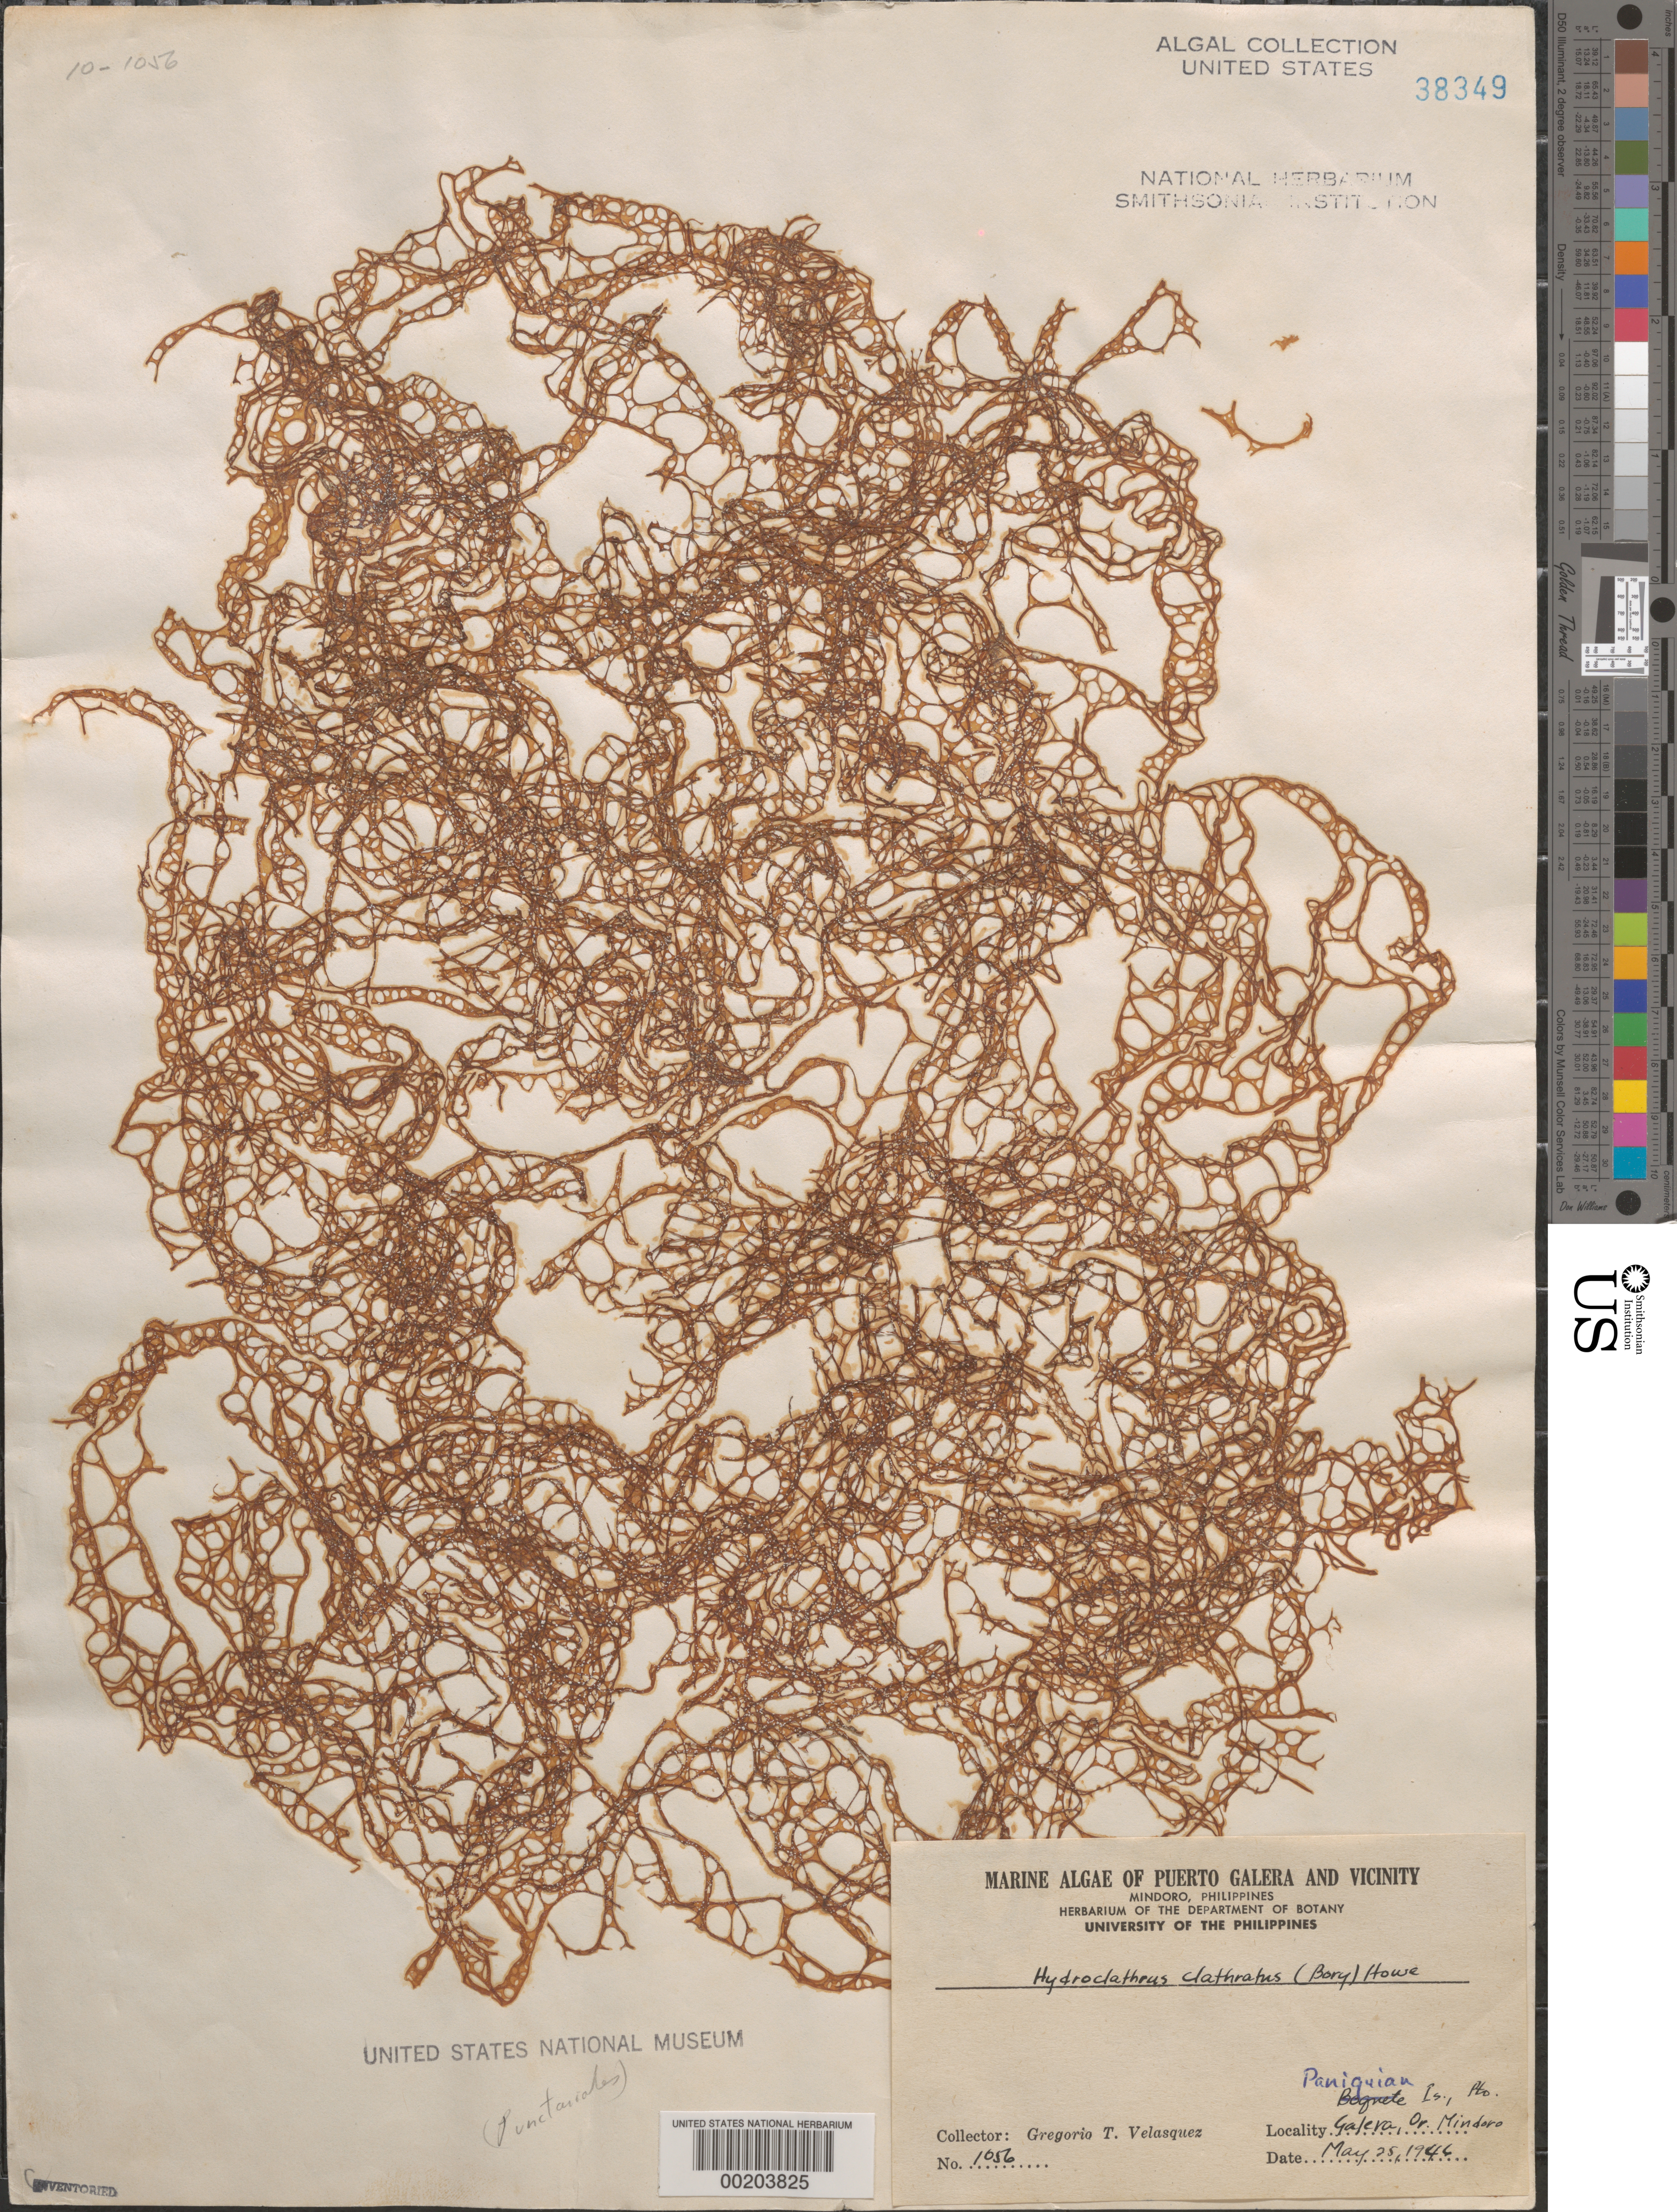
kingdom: Chromista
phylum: Ochrophyta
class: Phaeophyceae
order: Scytosiphonales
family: Scytosiphonaceae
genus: Hydroclathrus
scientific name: Hydroclathrus clathratus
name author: (C. Agardh) M. Howe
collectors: G. Velasquez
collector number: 1056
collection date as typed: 25 May 1946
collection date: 1946-05-25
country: Philippines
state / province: Mimaropa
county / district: Mindoro Oriental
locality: Paniquian island, puerto galera, oriental mindoro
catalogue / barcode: US 38349